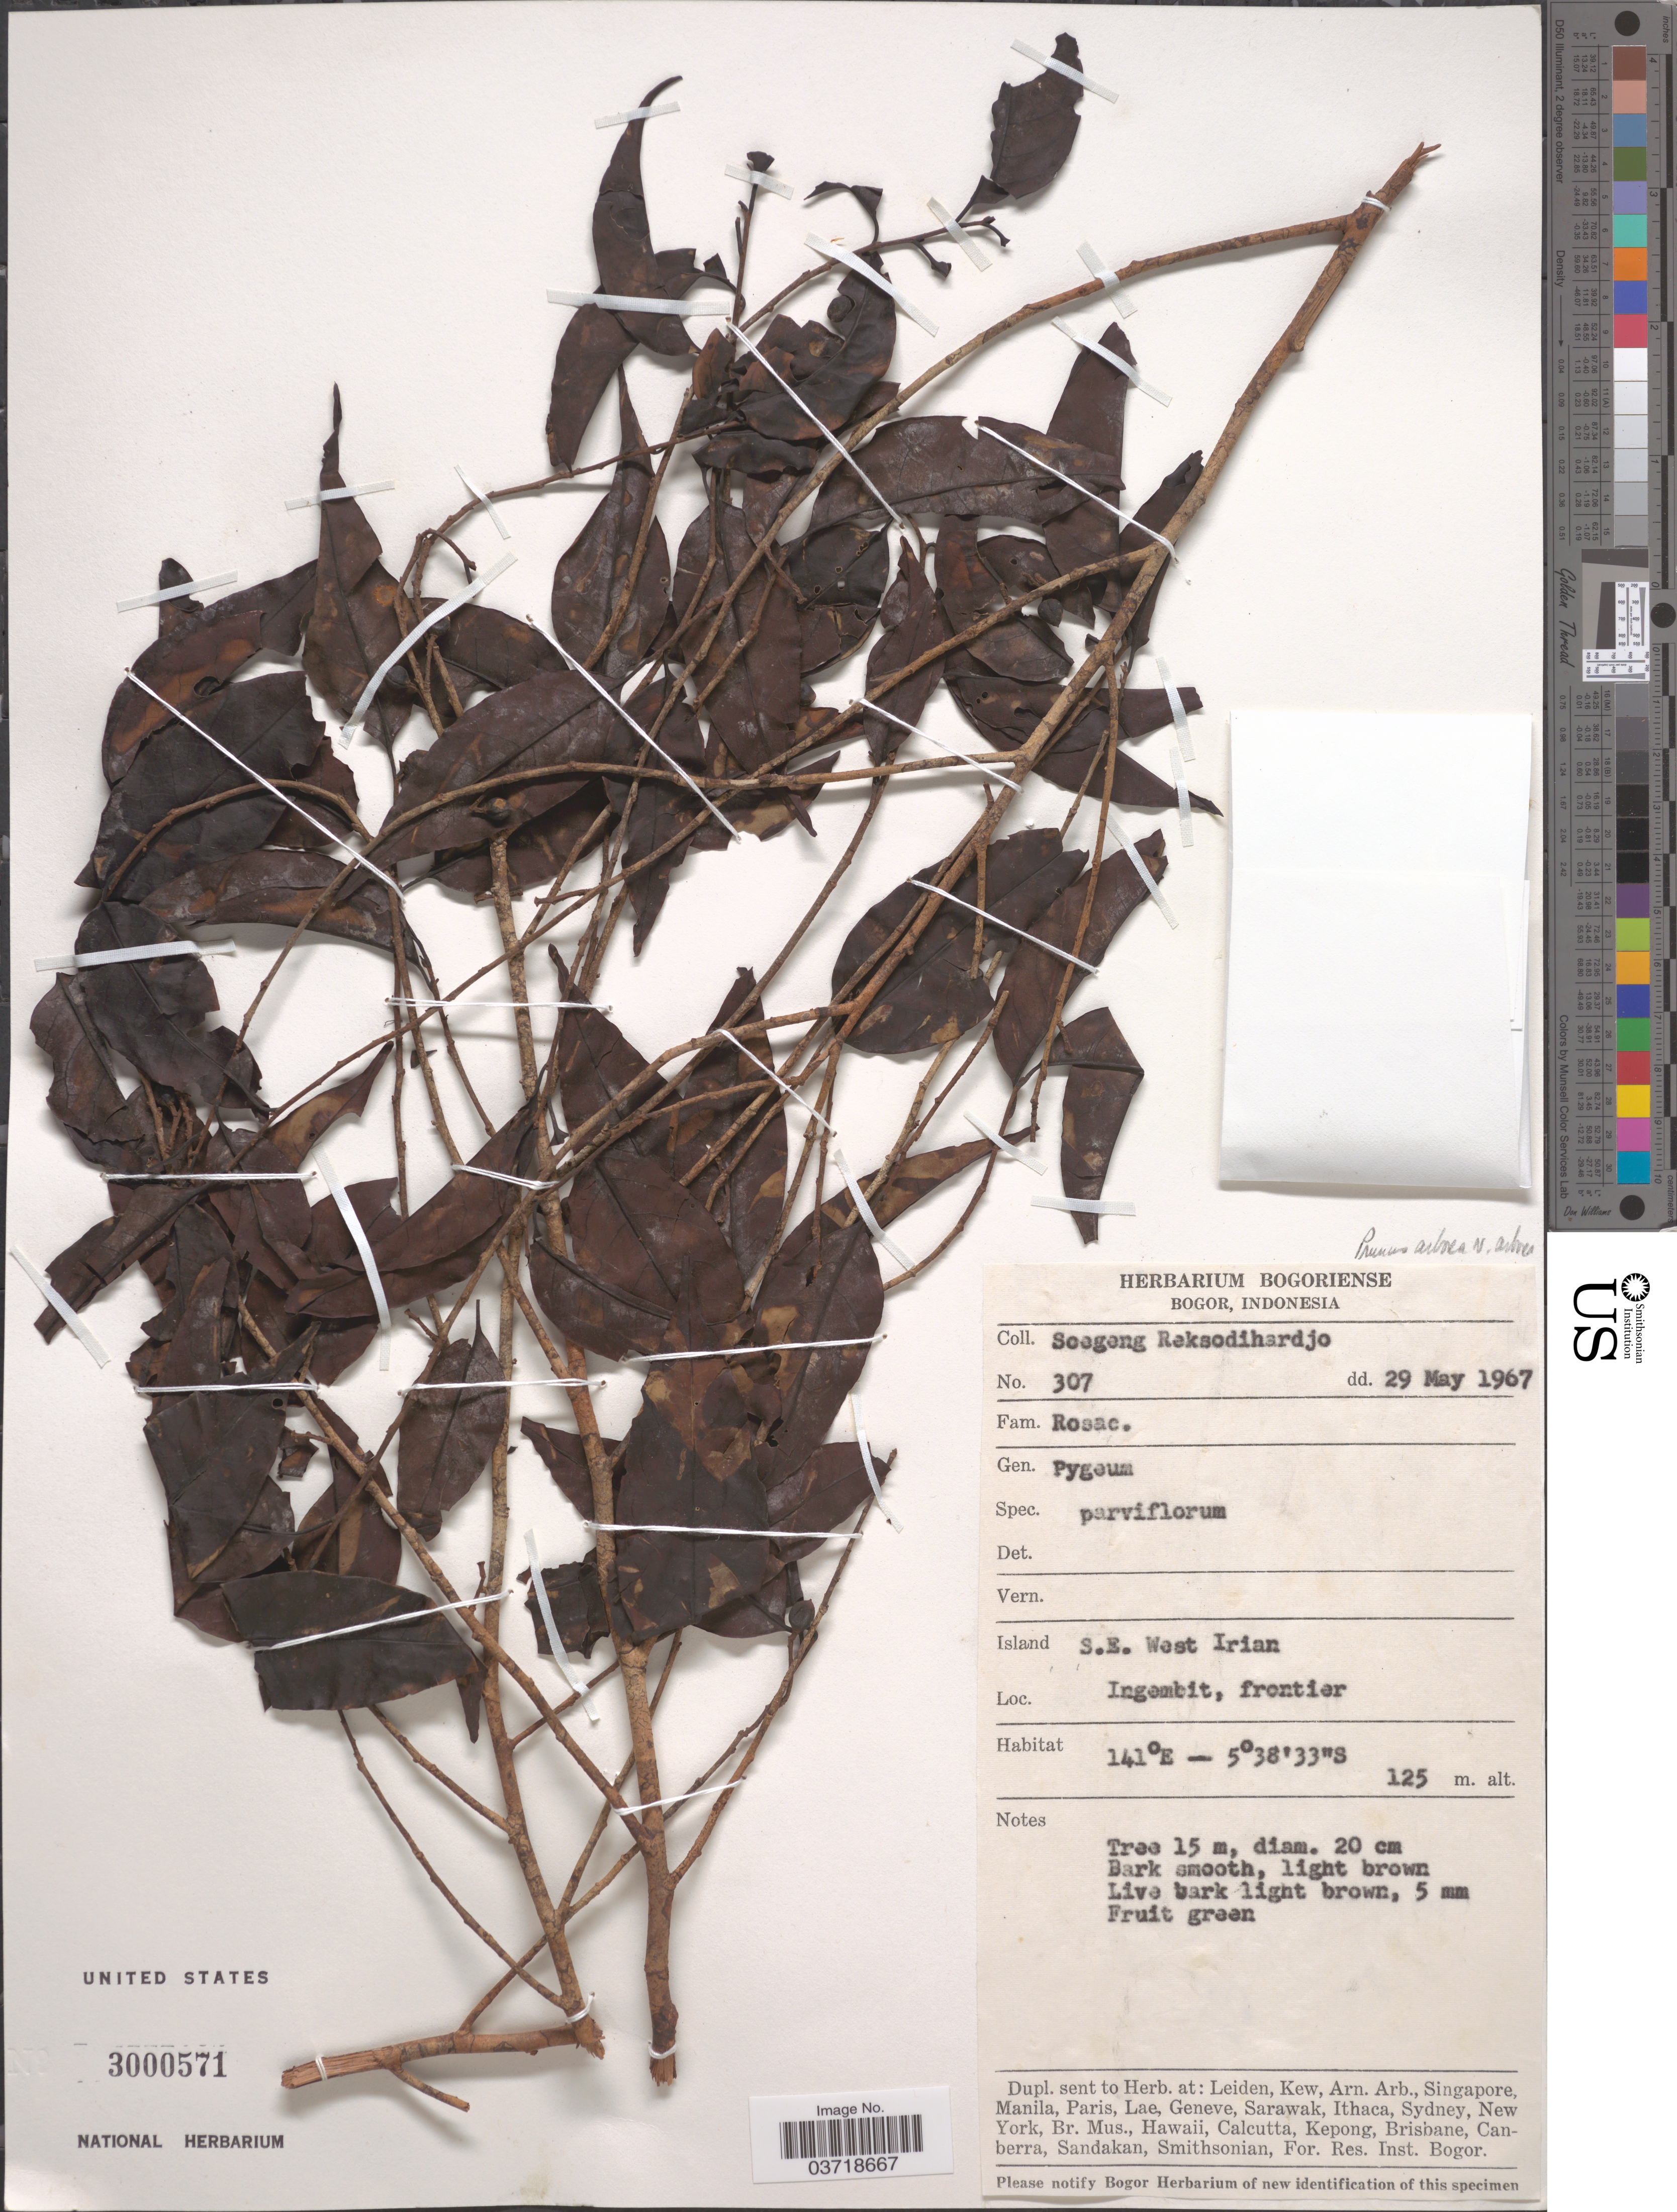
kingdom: Plantae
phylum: Tracheophyta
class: Magnoliopsida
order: Rosales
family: Rosaceae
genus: Prunus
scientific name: Prunus arborea var. arborea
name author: (Blume) Kalkman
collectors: S. Reksodihardjo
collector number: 307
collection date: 1967-05-29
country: Indonesia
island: New Guinea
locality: Island S.E. West Irian. Ingembit, frontier.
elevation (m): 125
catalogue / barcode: US 3000571